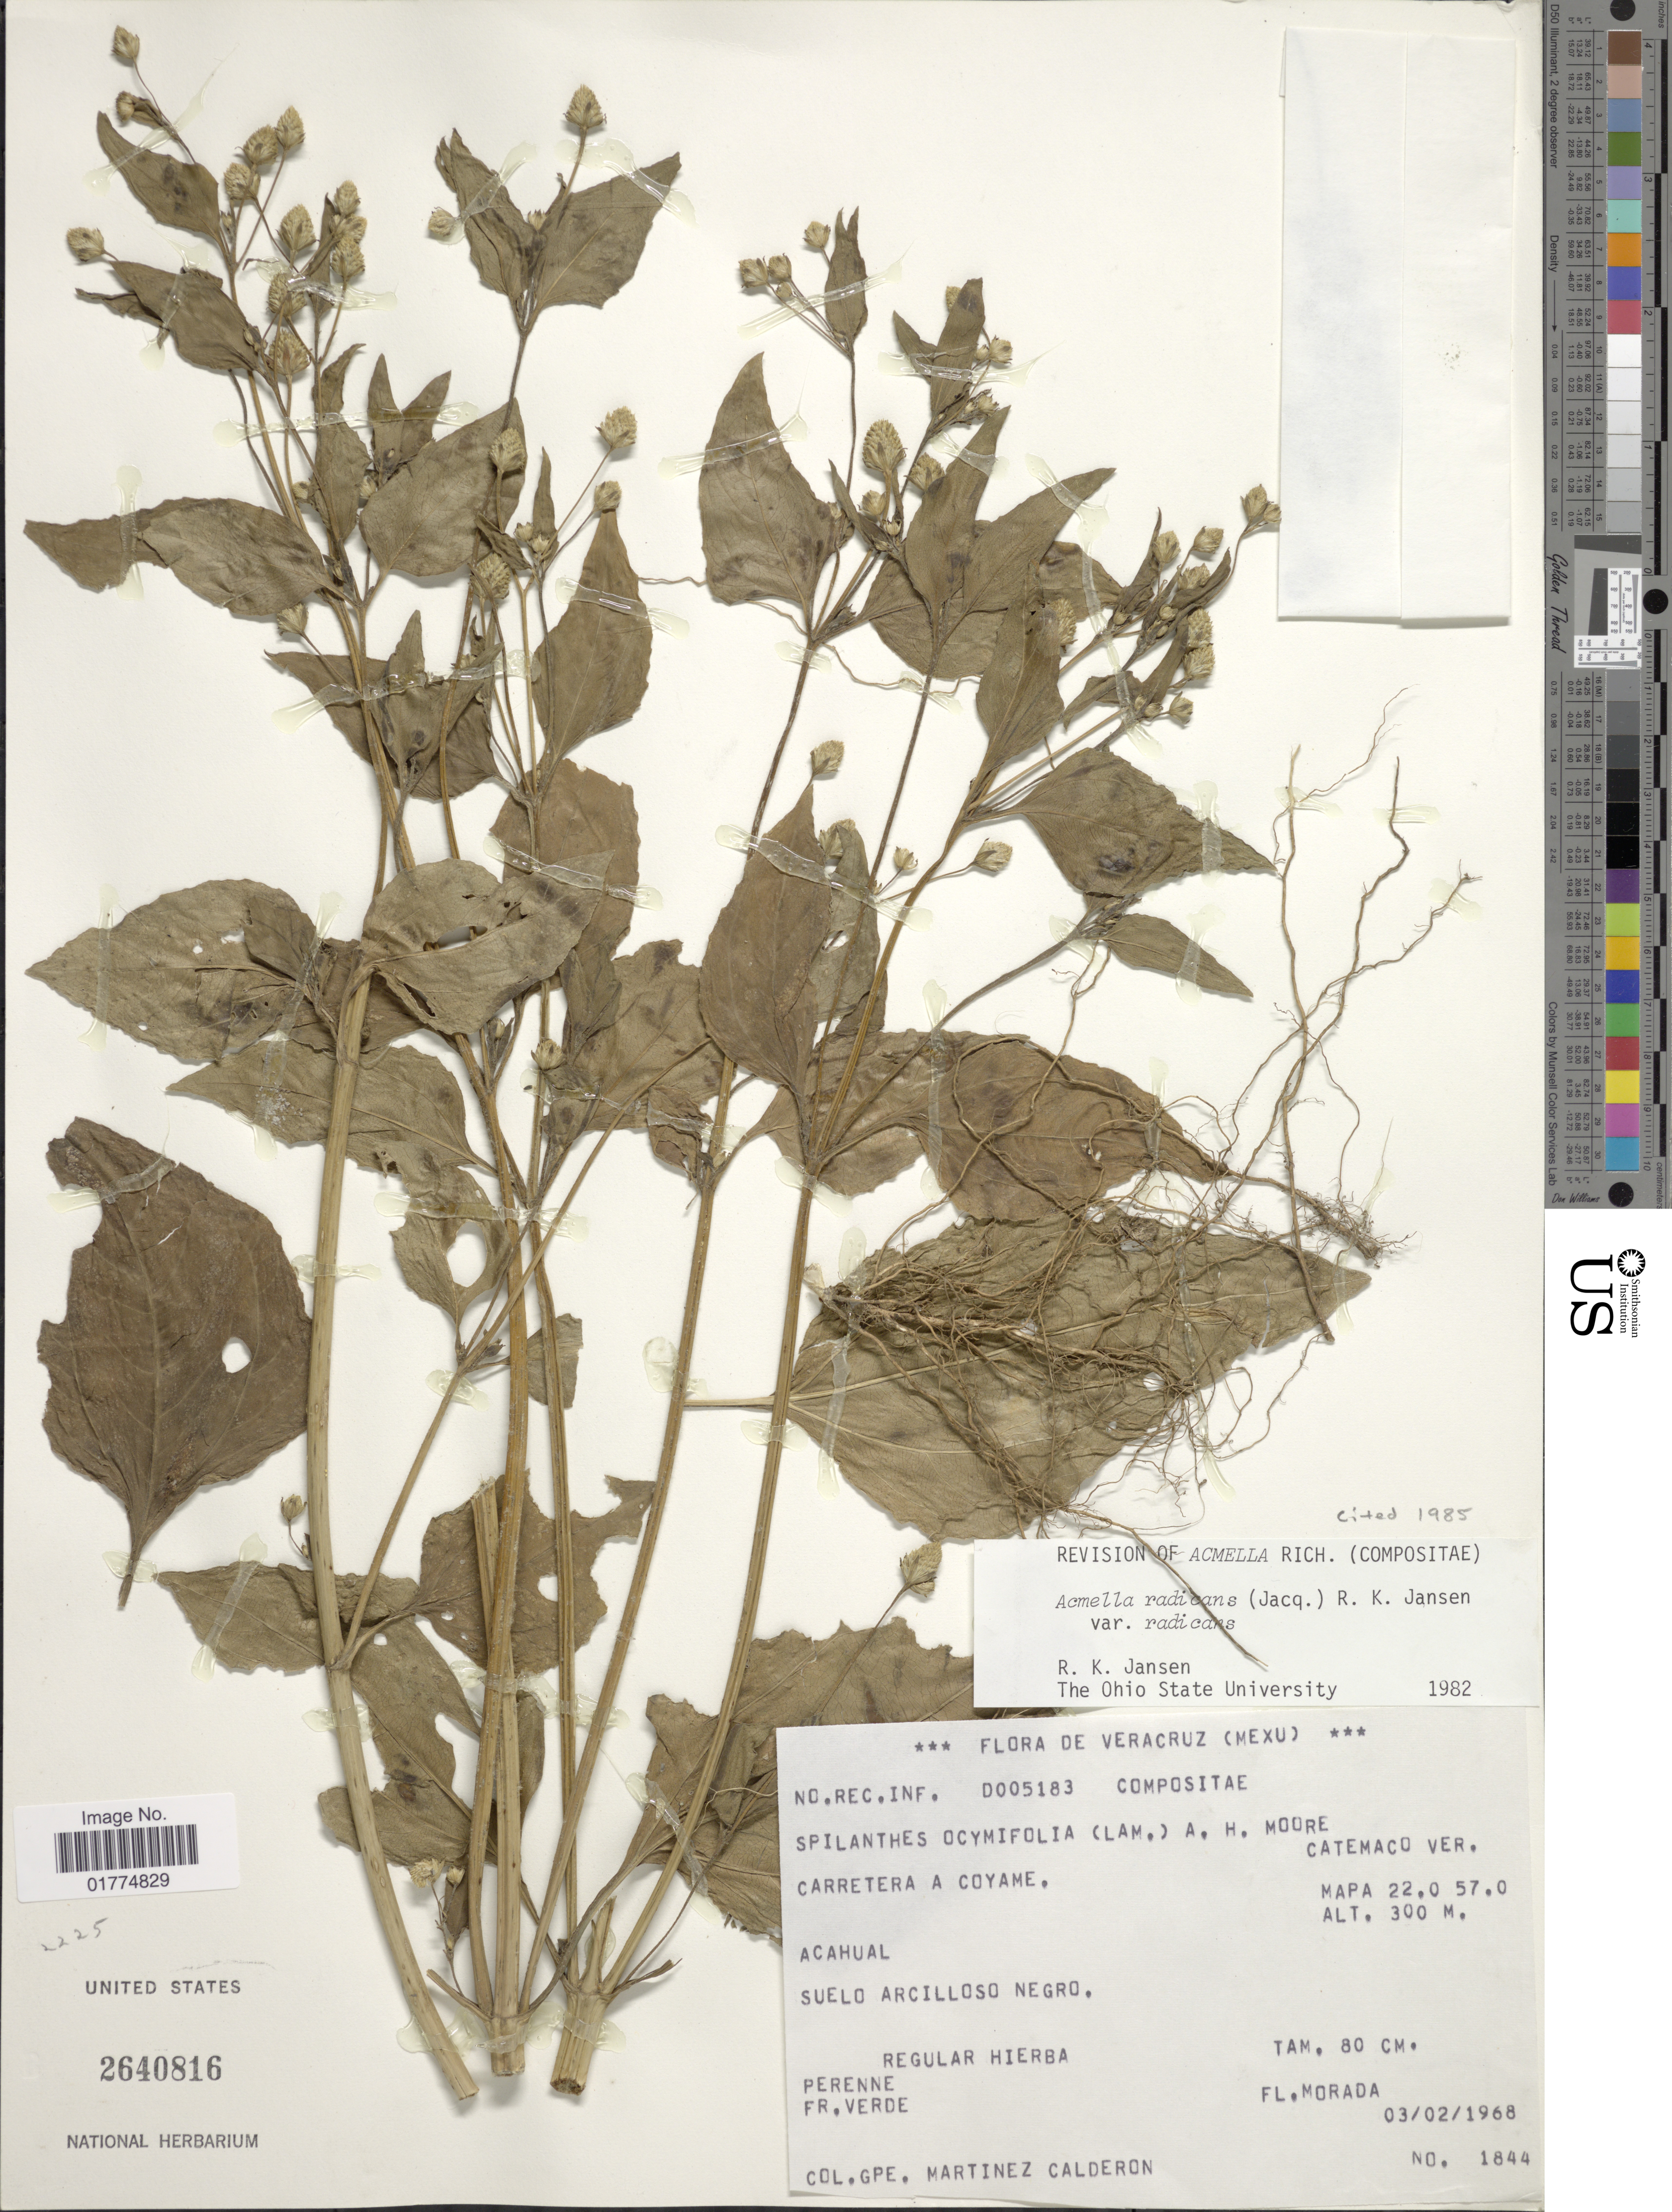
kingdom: Plantae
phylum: Tracheophyta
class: Magnoliopsida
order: Asterales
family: Asteraceae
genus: Acmella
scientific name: Acmella radicans var. radicans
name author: (Jacq.) R.K. Jansen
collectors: G. Martínez Calderón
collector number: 1844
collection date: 1968-02-03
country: Mexico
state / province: Veracruz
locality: Carretera a Coyame. Acahual. Suelo arcilloso Negro, mapa 22.0 57.0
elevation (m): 300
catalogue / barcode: US 2640816